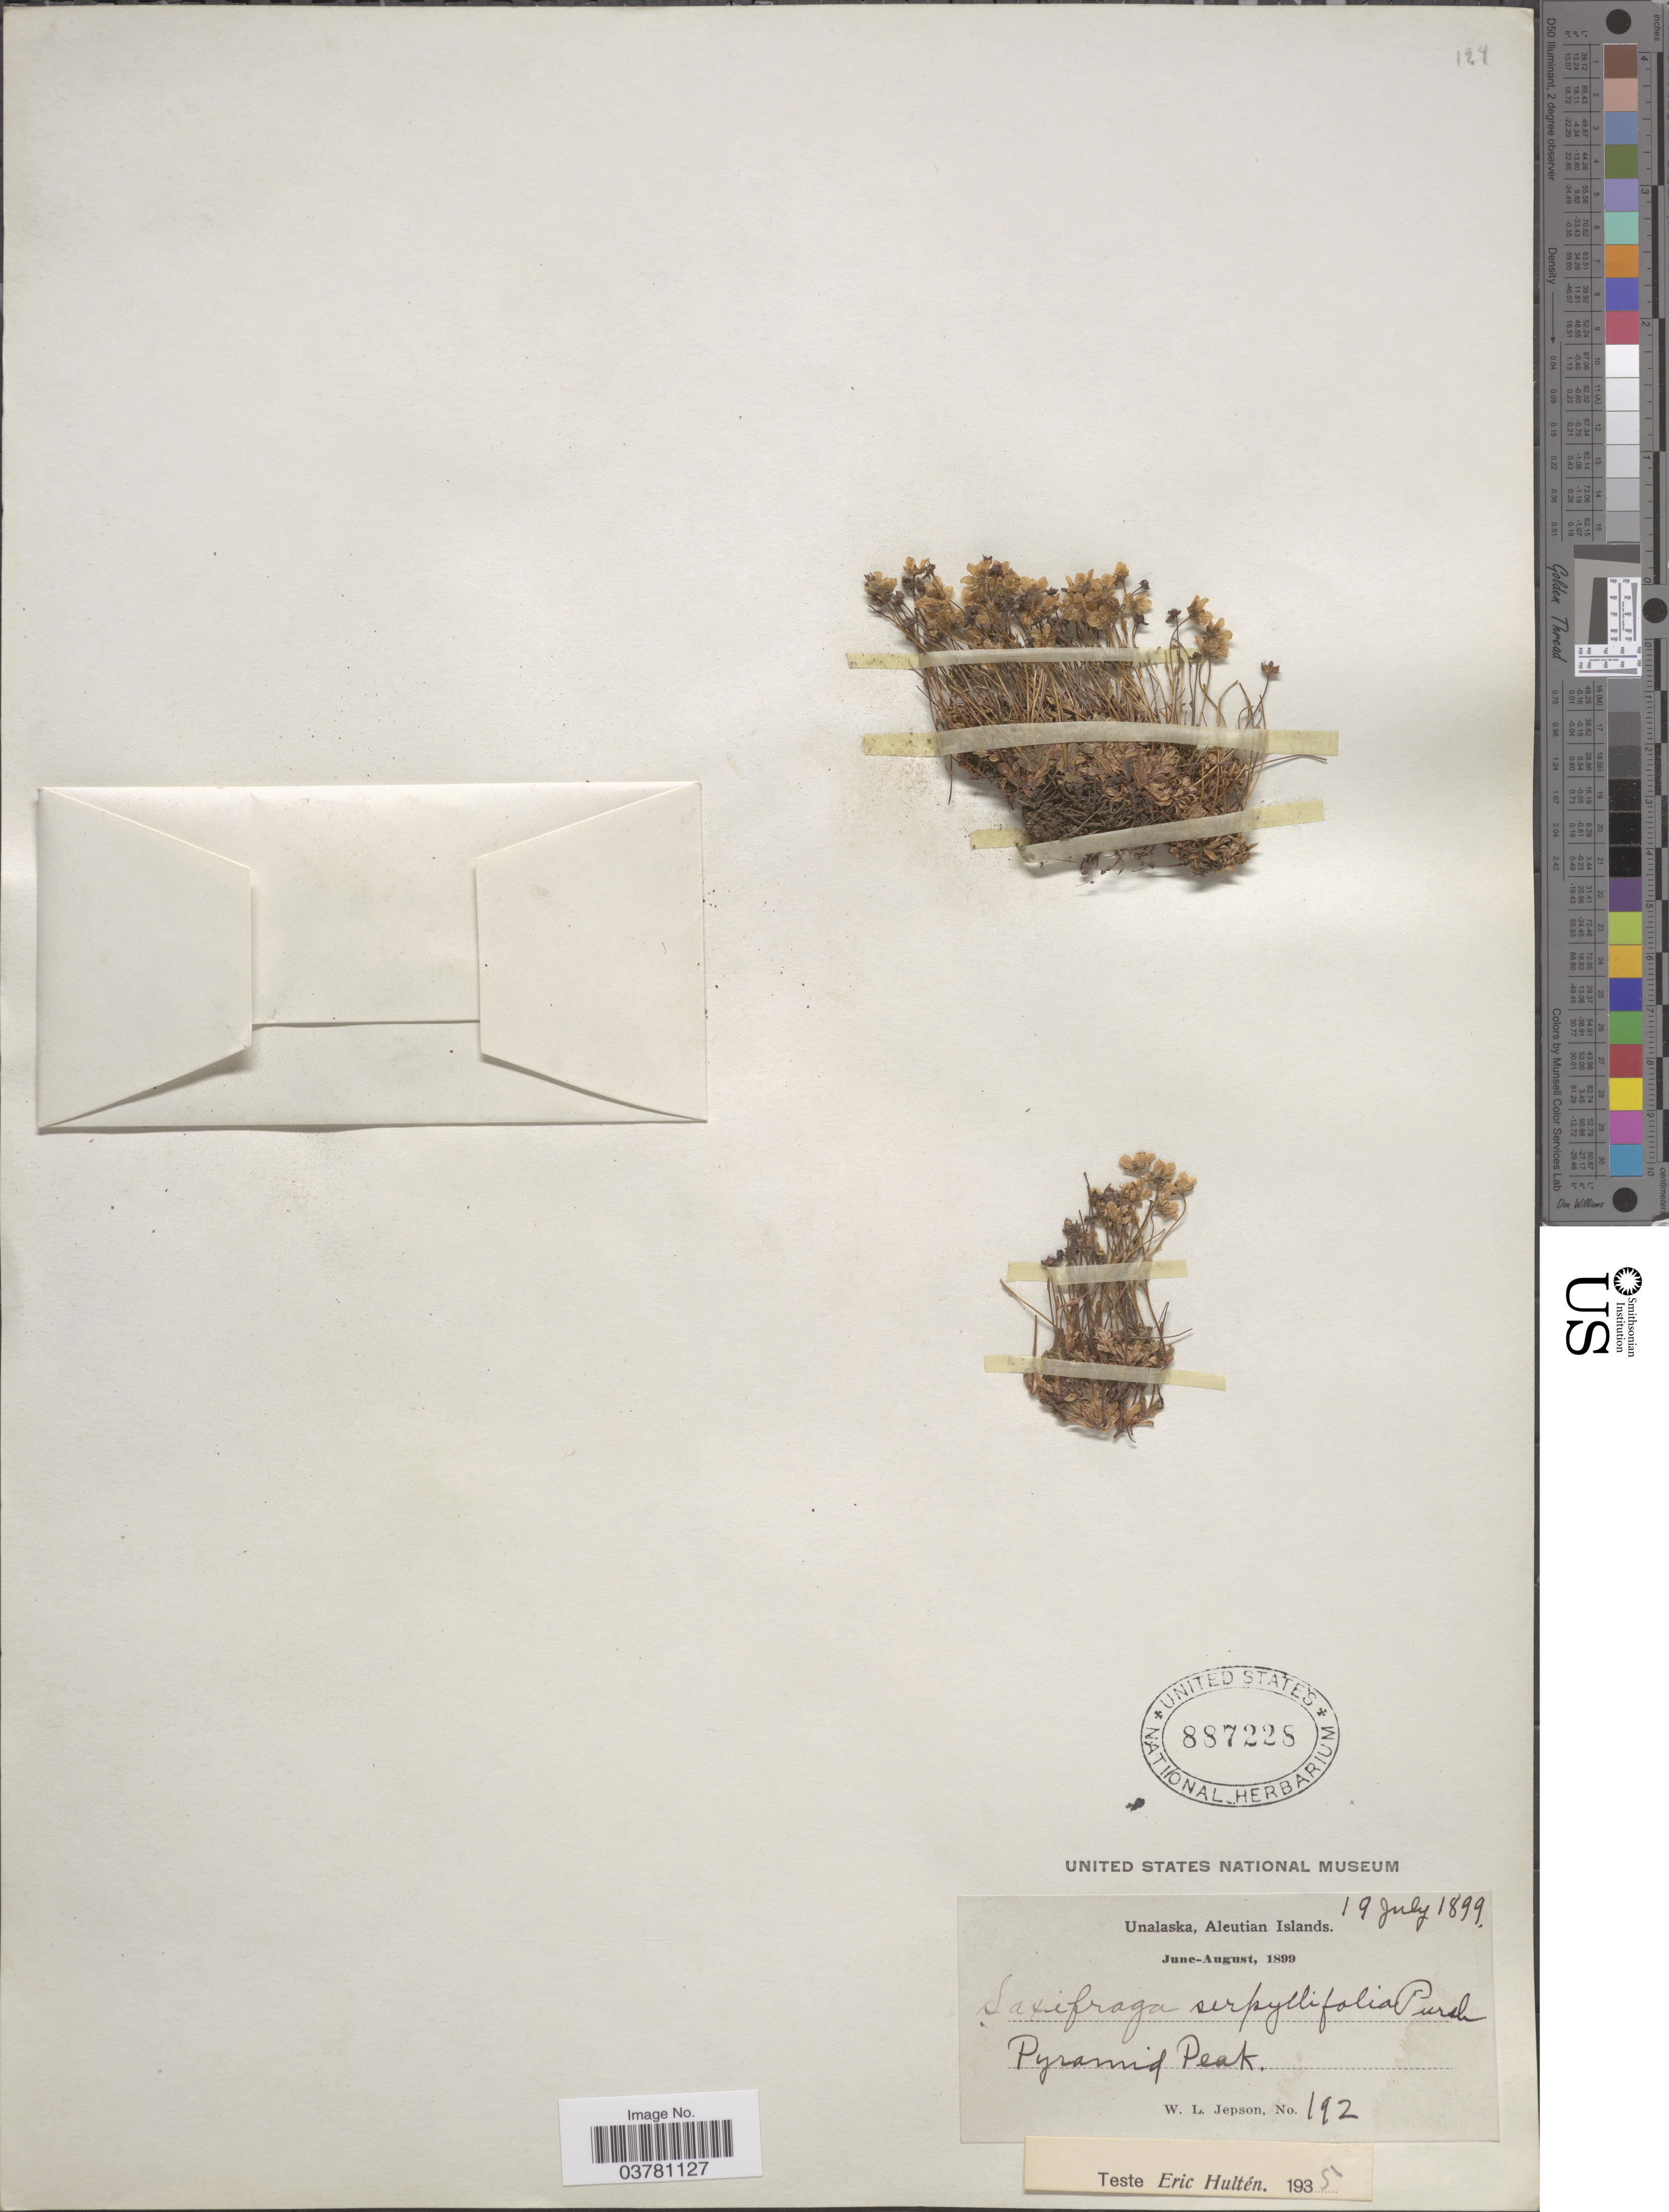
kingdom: Plantae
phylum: Tracheophyta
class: Magnoliopsida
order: Saxifragales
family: Saxifragaceae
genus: Saxifraga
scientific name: Saxifraga serpyllifolia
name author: Pursh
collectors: W. L. Jepson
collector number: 192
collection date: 1899-07-19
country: United States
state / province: Alaska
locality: Unalaska, Aleutian Islands. Pyramid Peak.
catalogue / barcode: US 887228